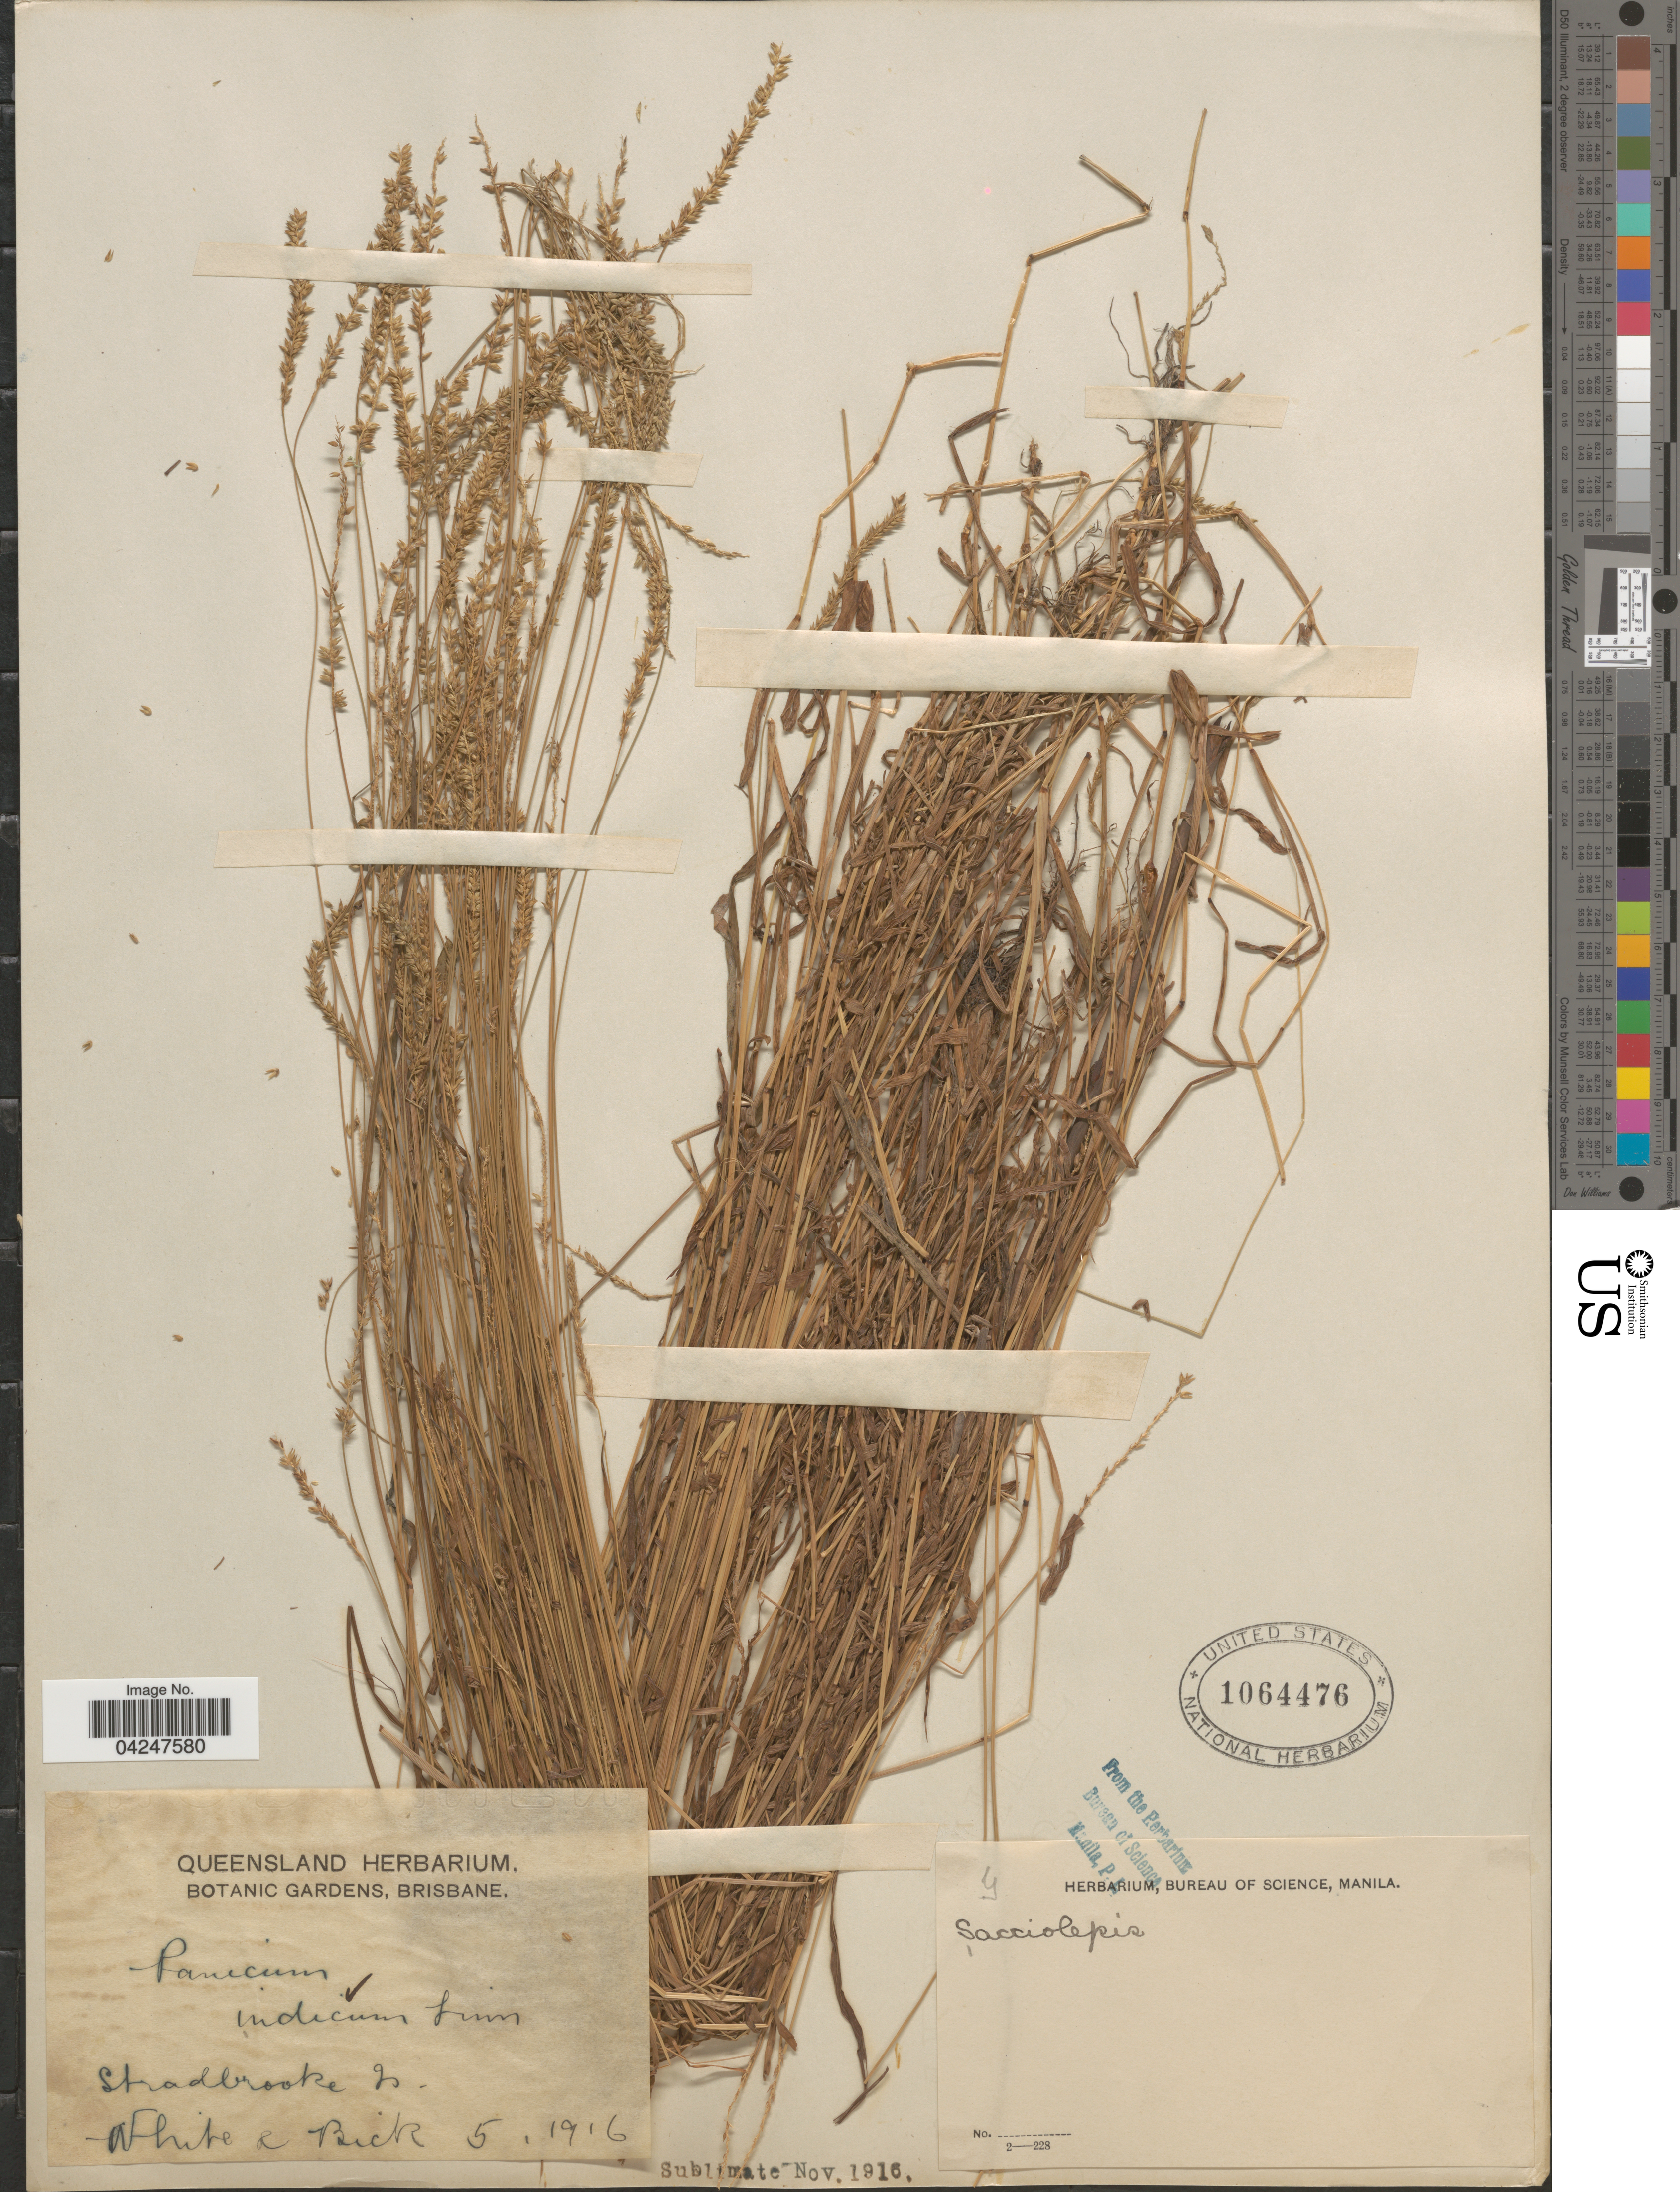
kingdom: Plantae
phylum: Tracheophyta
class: Liliopsida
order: Poales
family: Poaceae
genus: Sacciolepis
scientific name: Sacciolepis indica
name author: (L.) Chase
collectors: O. E. White & -. Bick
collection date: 1916-05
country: Australia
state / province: Queensland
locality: Stradbrooke Is.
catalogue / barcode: US 1064476